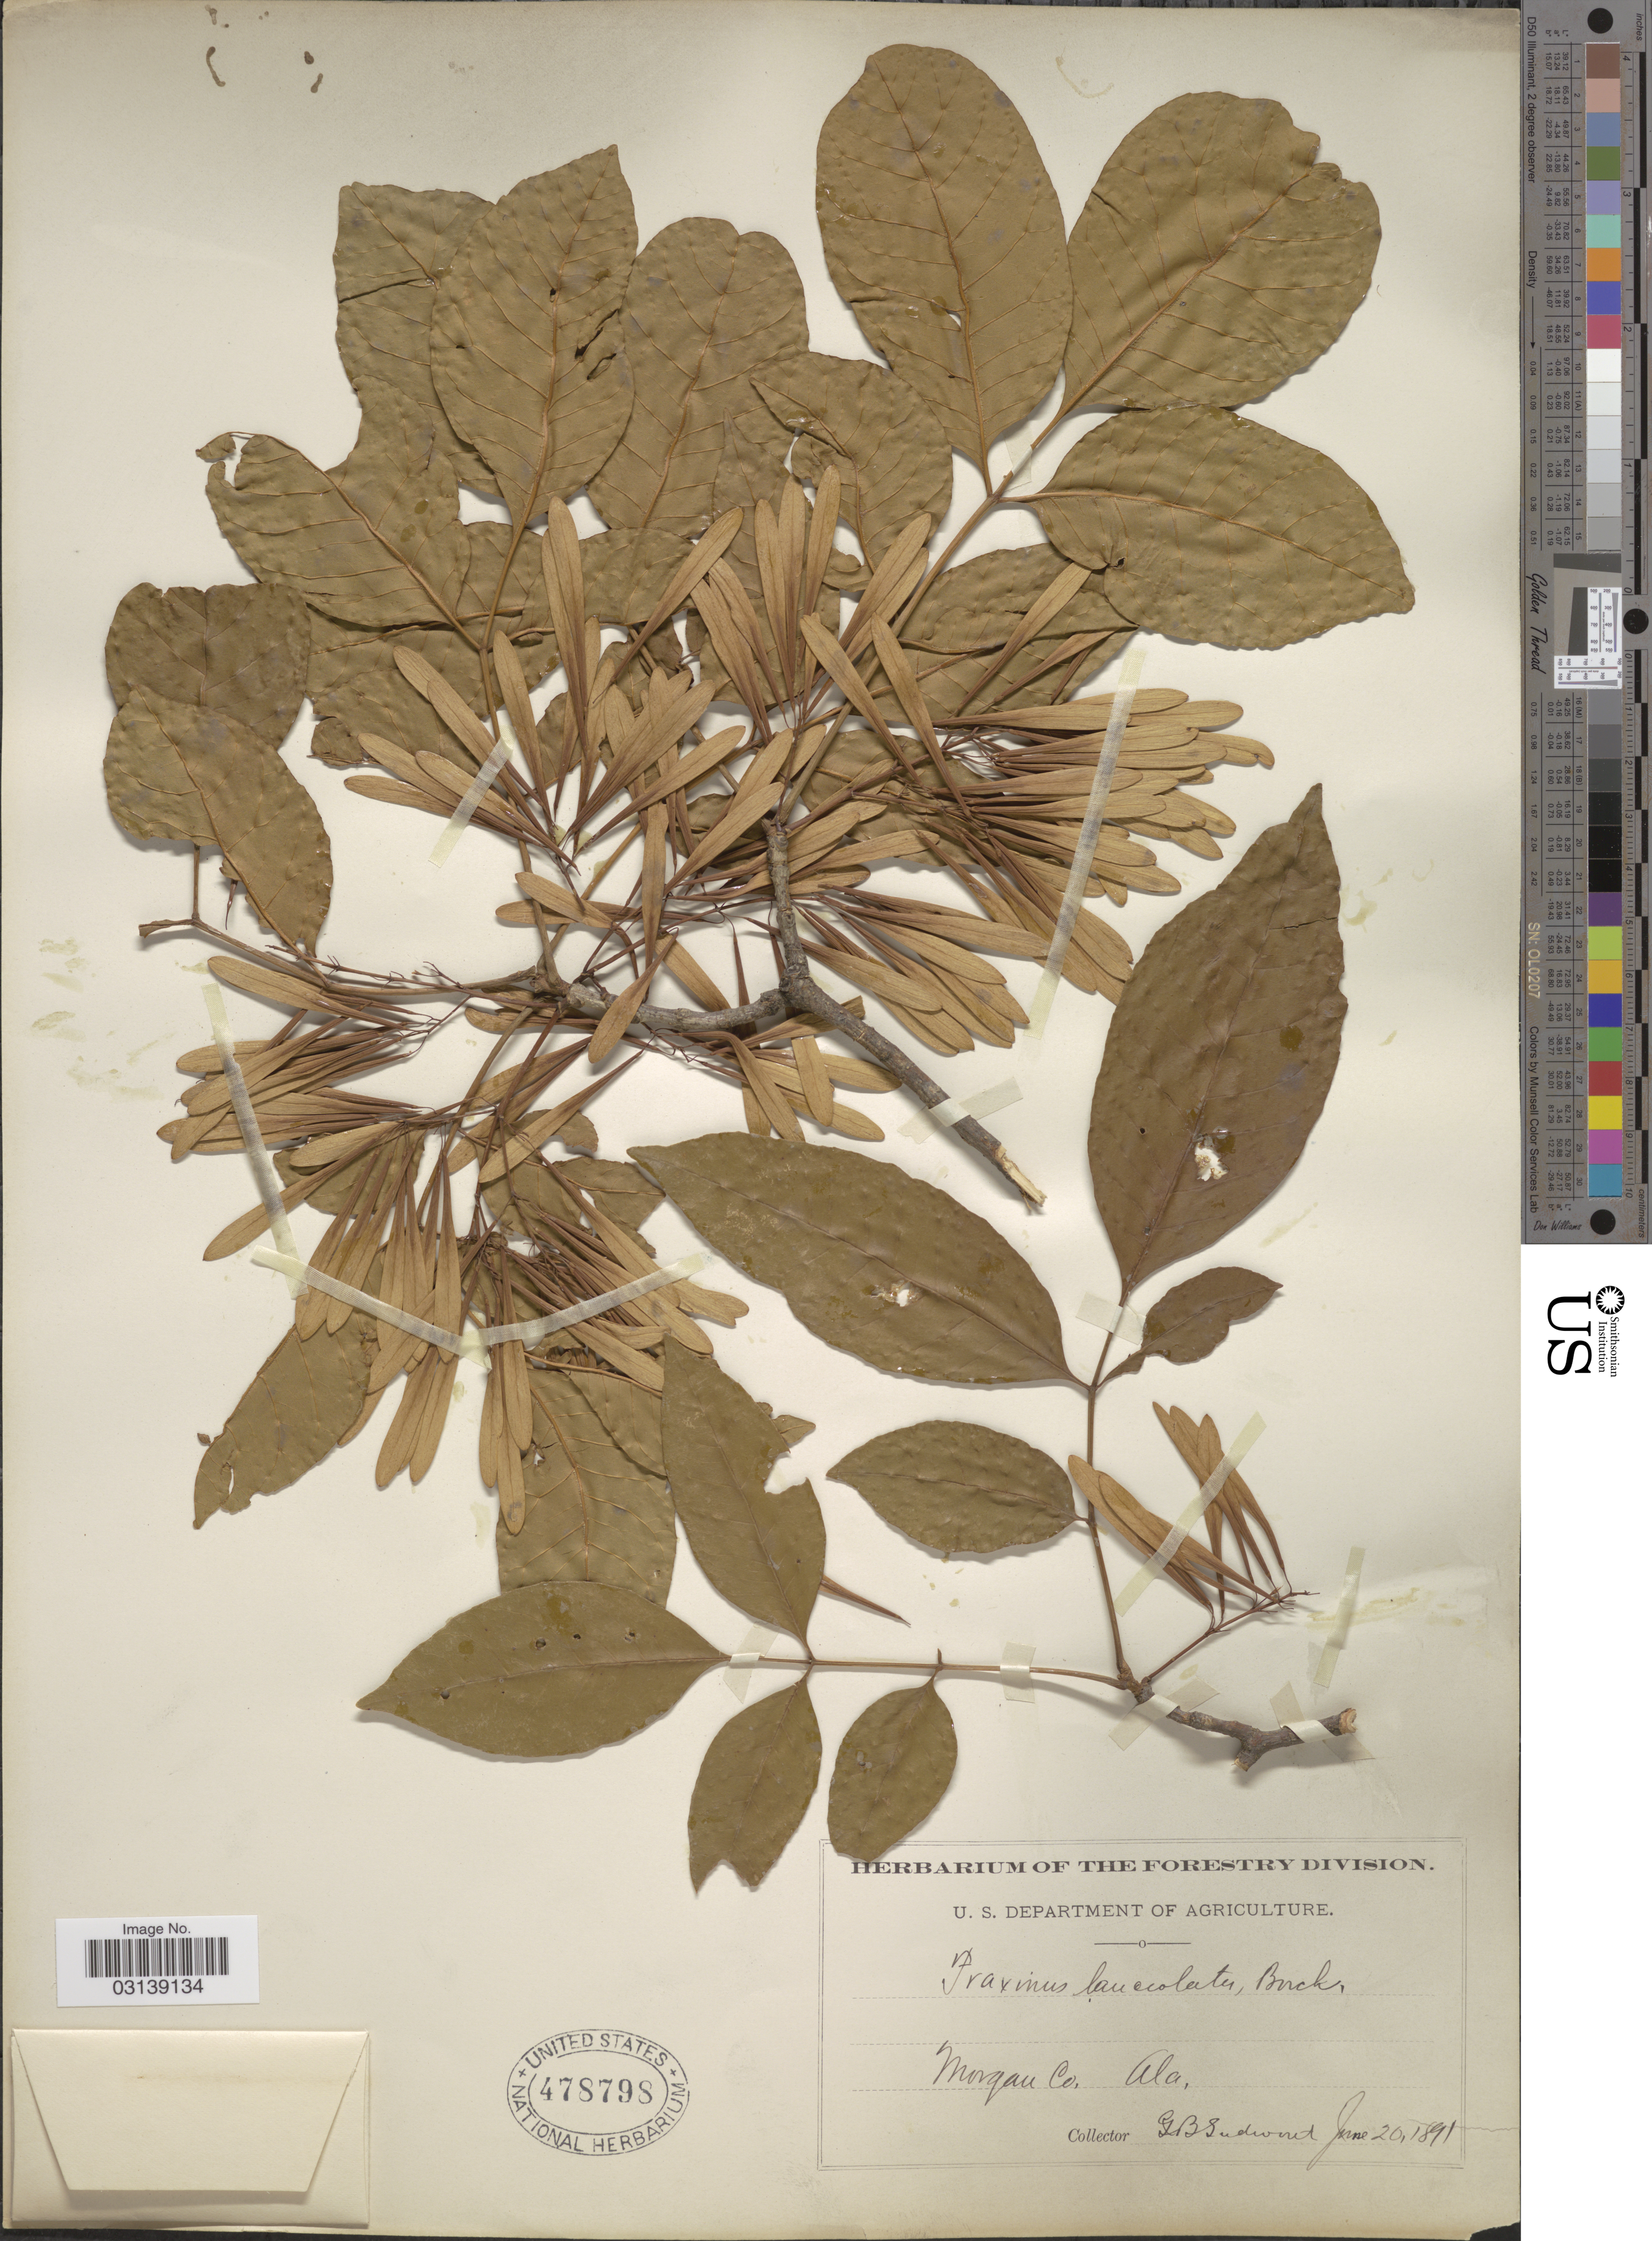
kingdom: Plantae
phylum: Tracheophyta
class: Magnoliopsida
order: Lamiales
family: Oleaceae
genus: Fraxinus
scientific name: Fraxinus pennsylvanica var. lanceolata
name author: Sarg.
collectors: G. B. Sudworth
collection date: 1891-06-20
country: United States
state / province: Alabama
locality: Morgan Co.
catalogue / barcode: US 478798